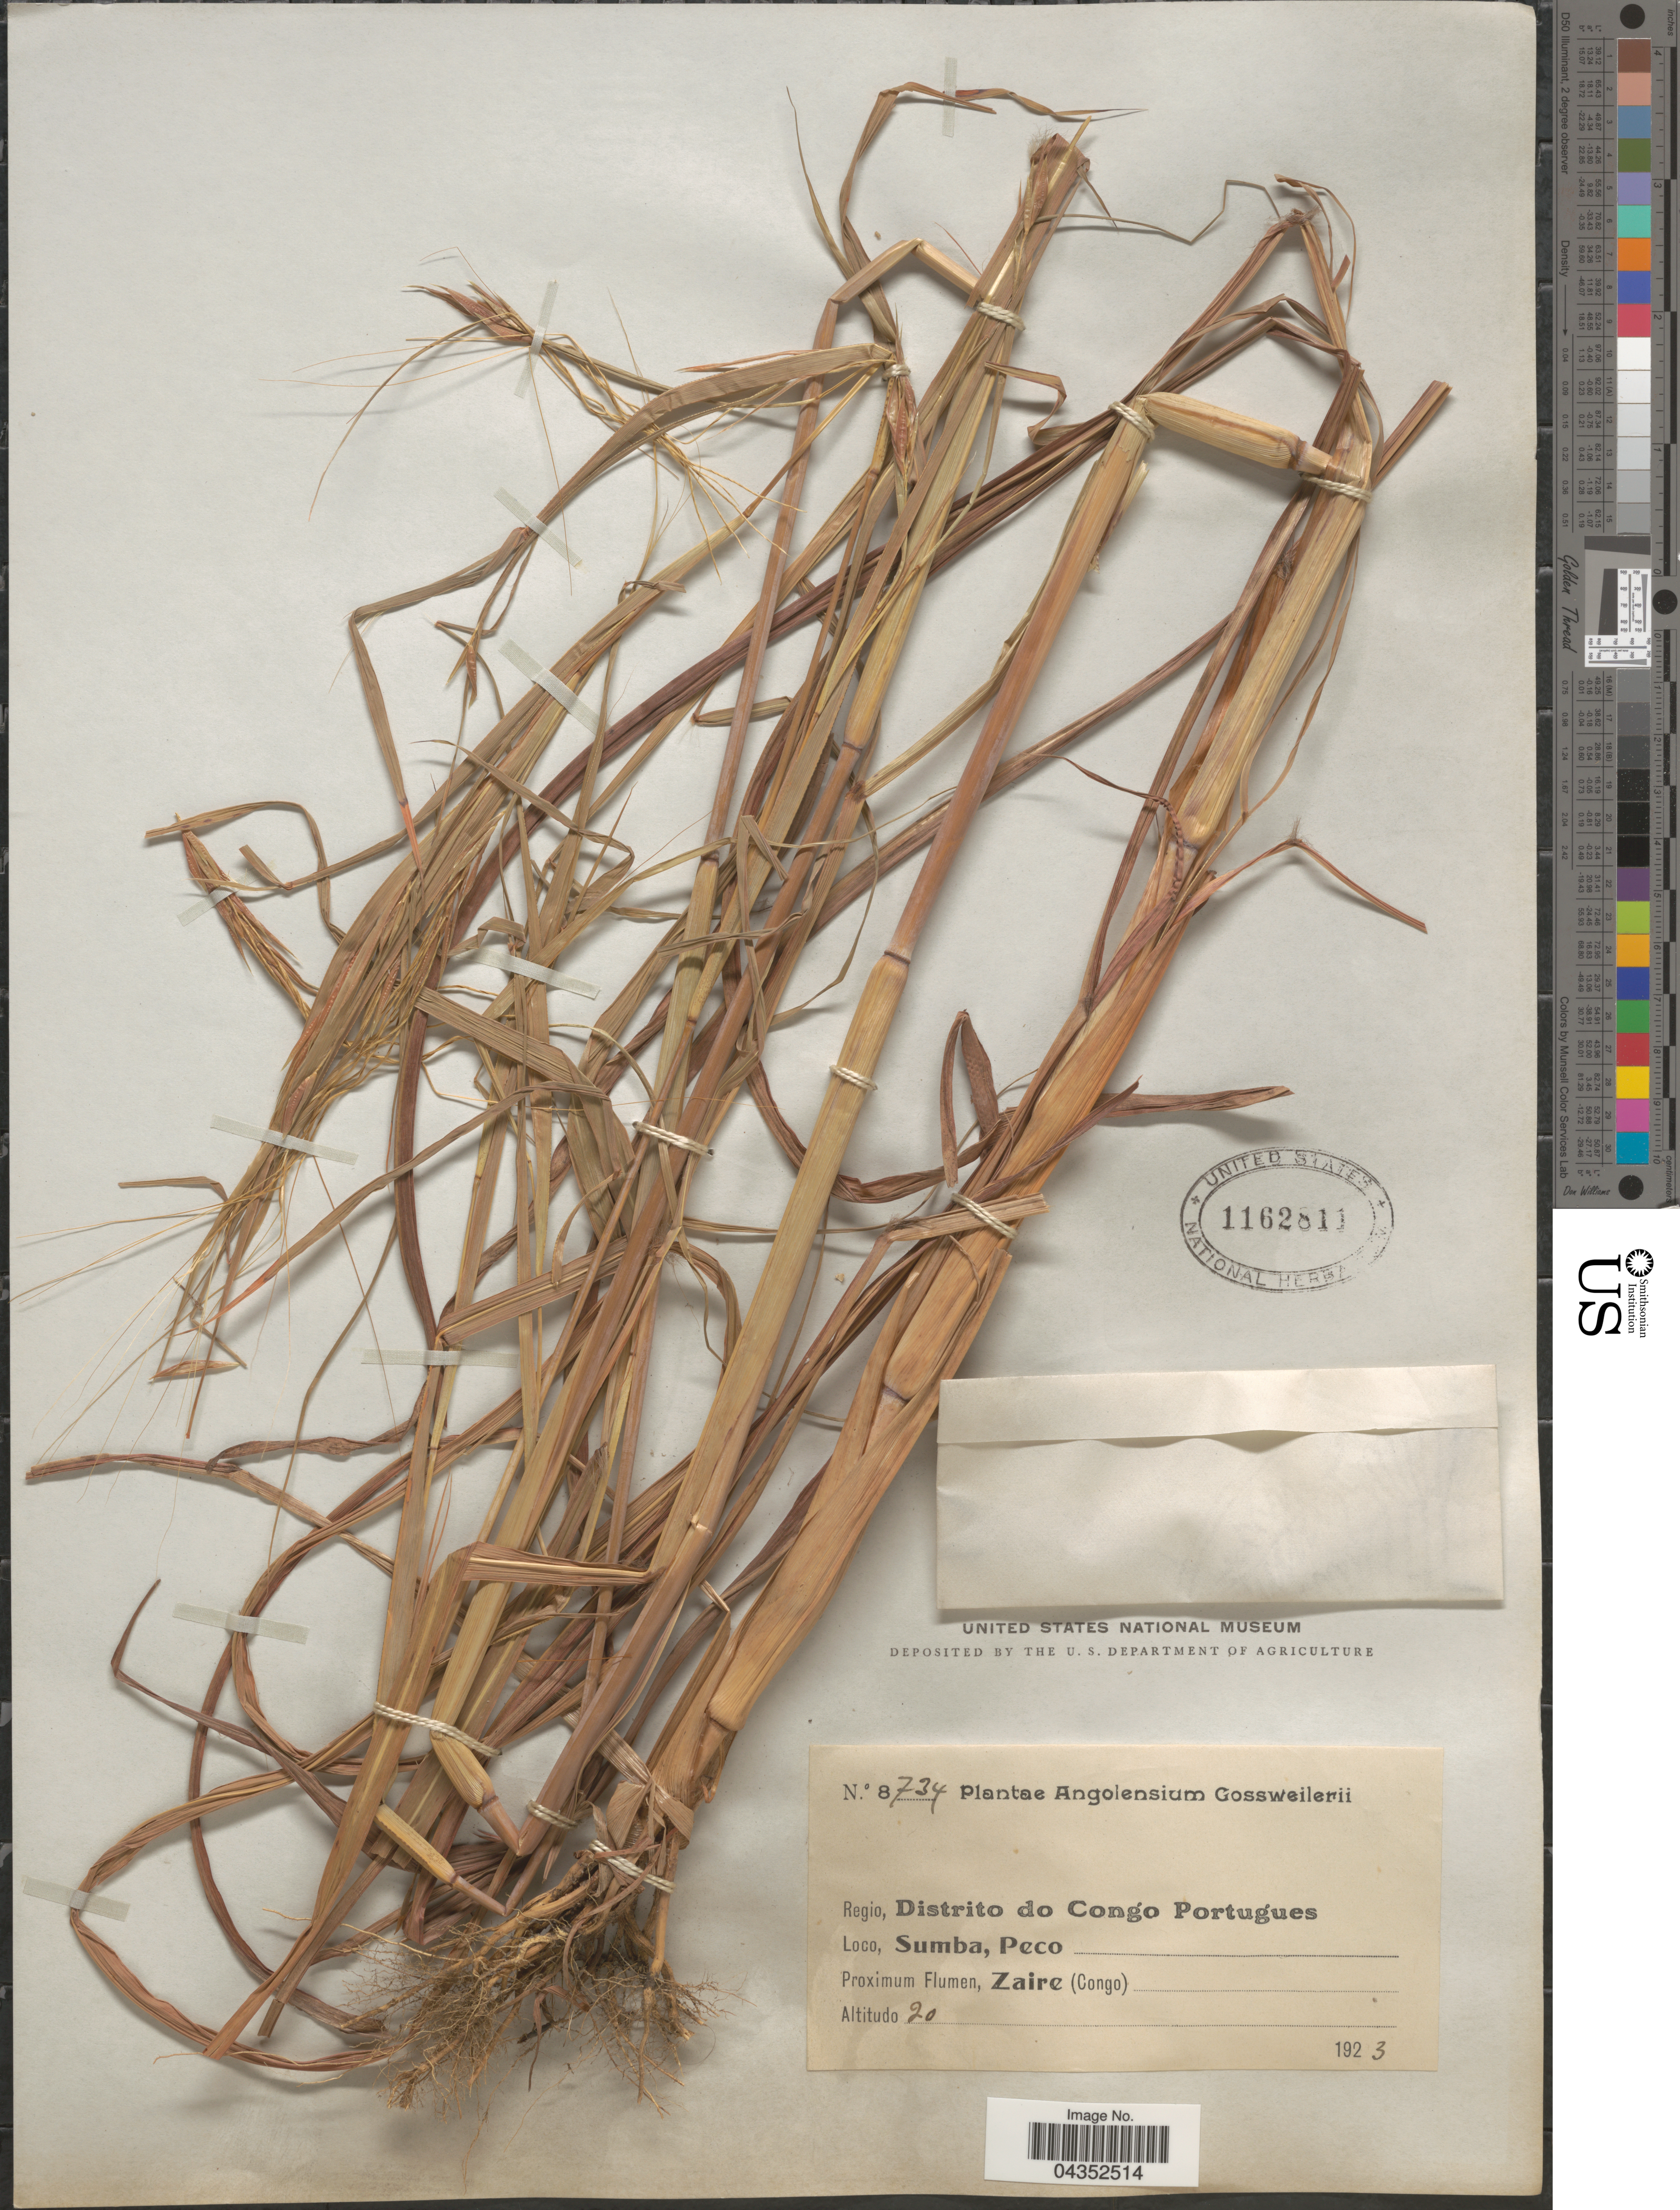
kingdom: Plantae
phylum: Tracheophyta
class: Liliopsida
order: Poales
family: Poaceae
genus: Heteropogon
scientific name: Heteropogon melanocarpus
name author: (Elliott) Benth.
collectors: -. Gossweiler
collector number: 8734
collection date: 1923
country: Angola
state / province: Zaire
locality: Regio, Distrito do Congo Portugues. Sumba, Peco. Proximum Flumen, Zaire (Congo).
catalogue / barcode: US 1162811